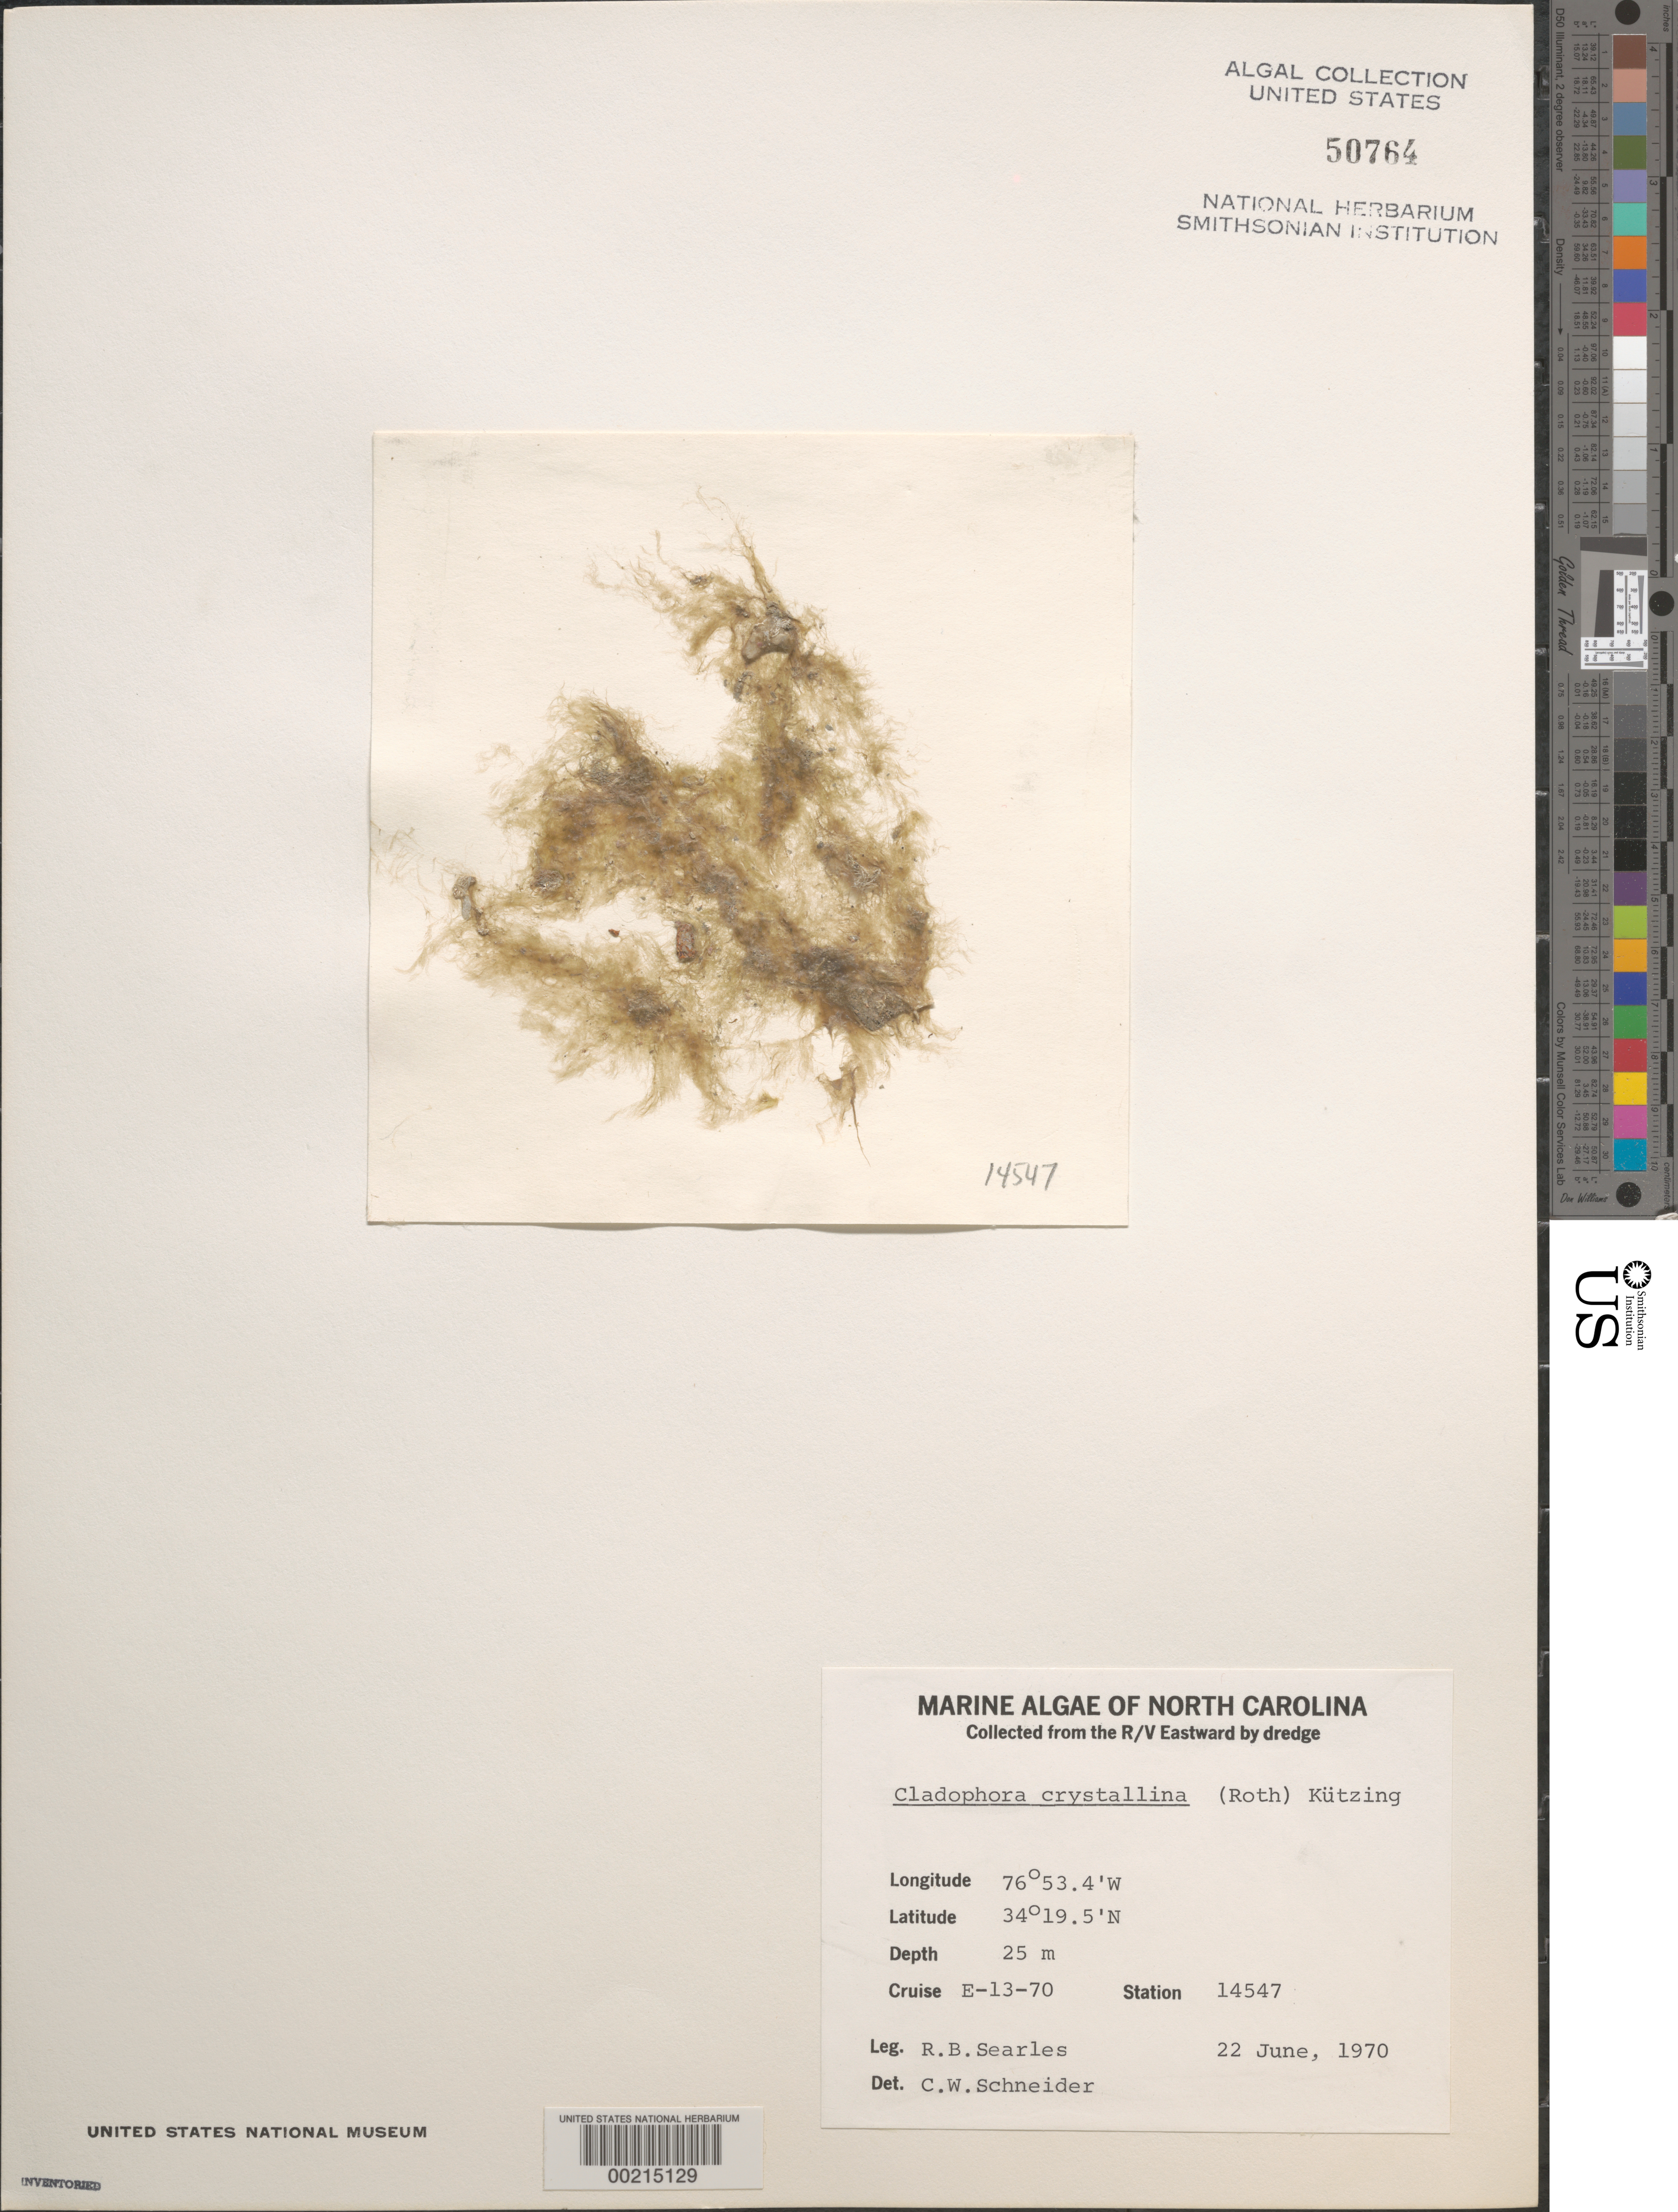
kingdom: Plantae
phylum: Chlorophyta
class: Ulvophyceae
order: Cladophorales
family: Cladophoraceae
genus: Cladophora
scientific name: Cladophora crystallina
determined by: Schneider, C. W.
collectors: R. Searles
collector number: Station 14547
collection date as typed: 22 Jun 1970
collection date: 1970-06-22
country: United States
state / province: North Carolina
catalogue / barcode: US 50764